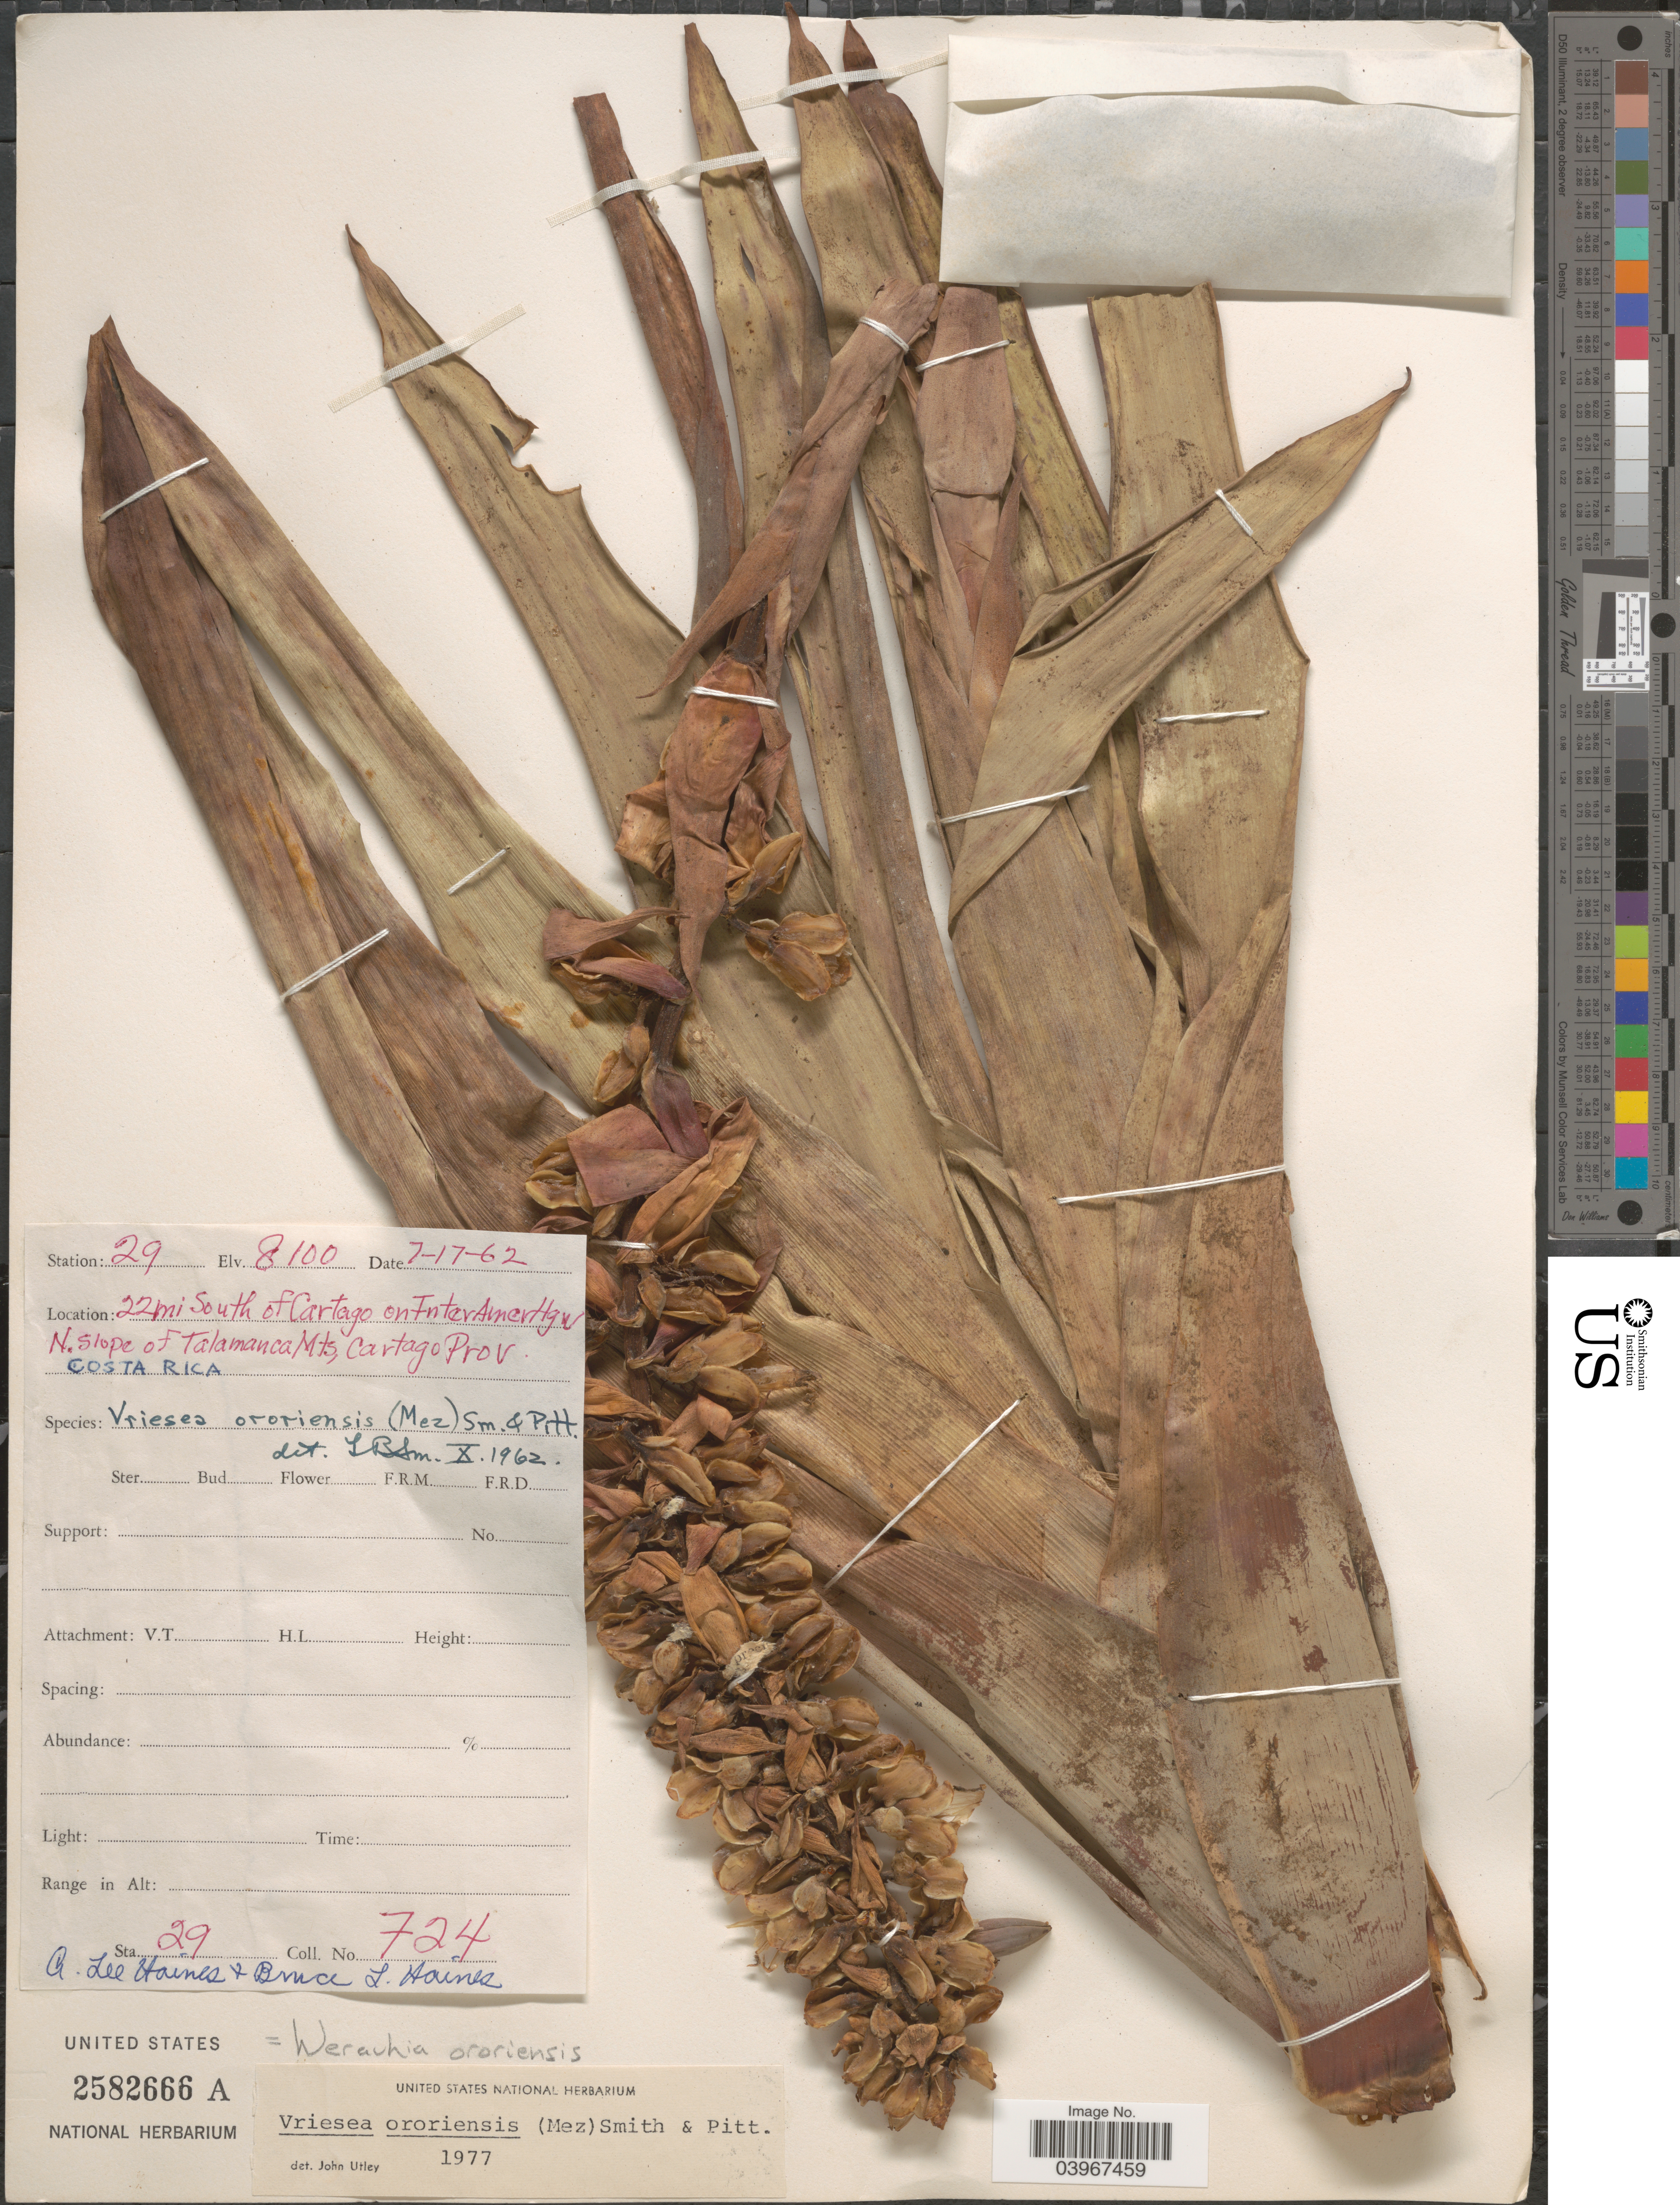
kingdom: Plantae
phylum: Tracheophyta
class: Liliopsida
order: Poales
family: Bromeliaceae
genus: Werauhia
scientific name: Werauhia ororiensis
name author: (Mez) J.R. Grant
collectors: A. L. Haines & B. L. Haines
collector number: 724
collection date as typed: Transcribed d/m/y: 17/7/62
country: Costa Rica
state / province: Cartago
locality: Station 29. 22 mi South of Cartago on Inter Amer Hgw. N. slope of Talamanca Mts.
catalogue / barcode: US 2582666A